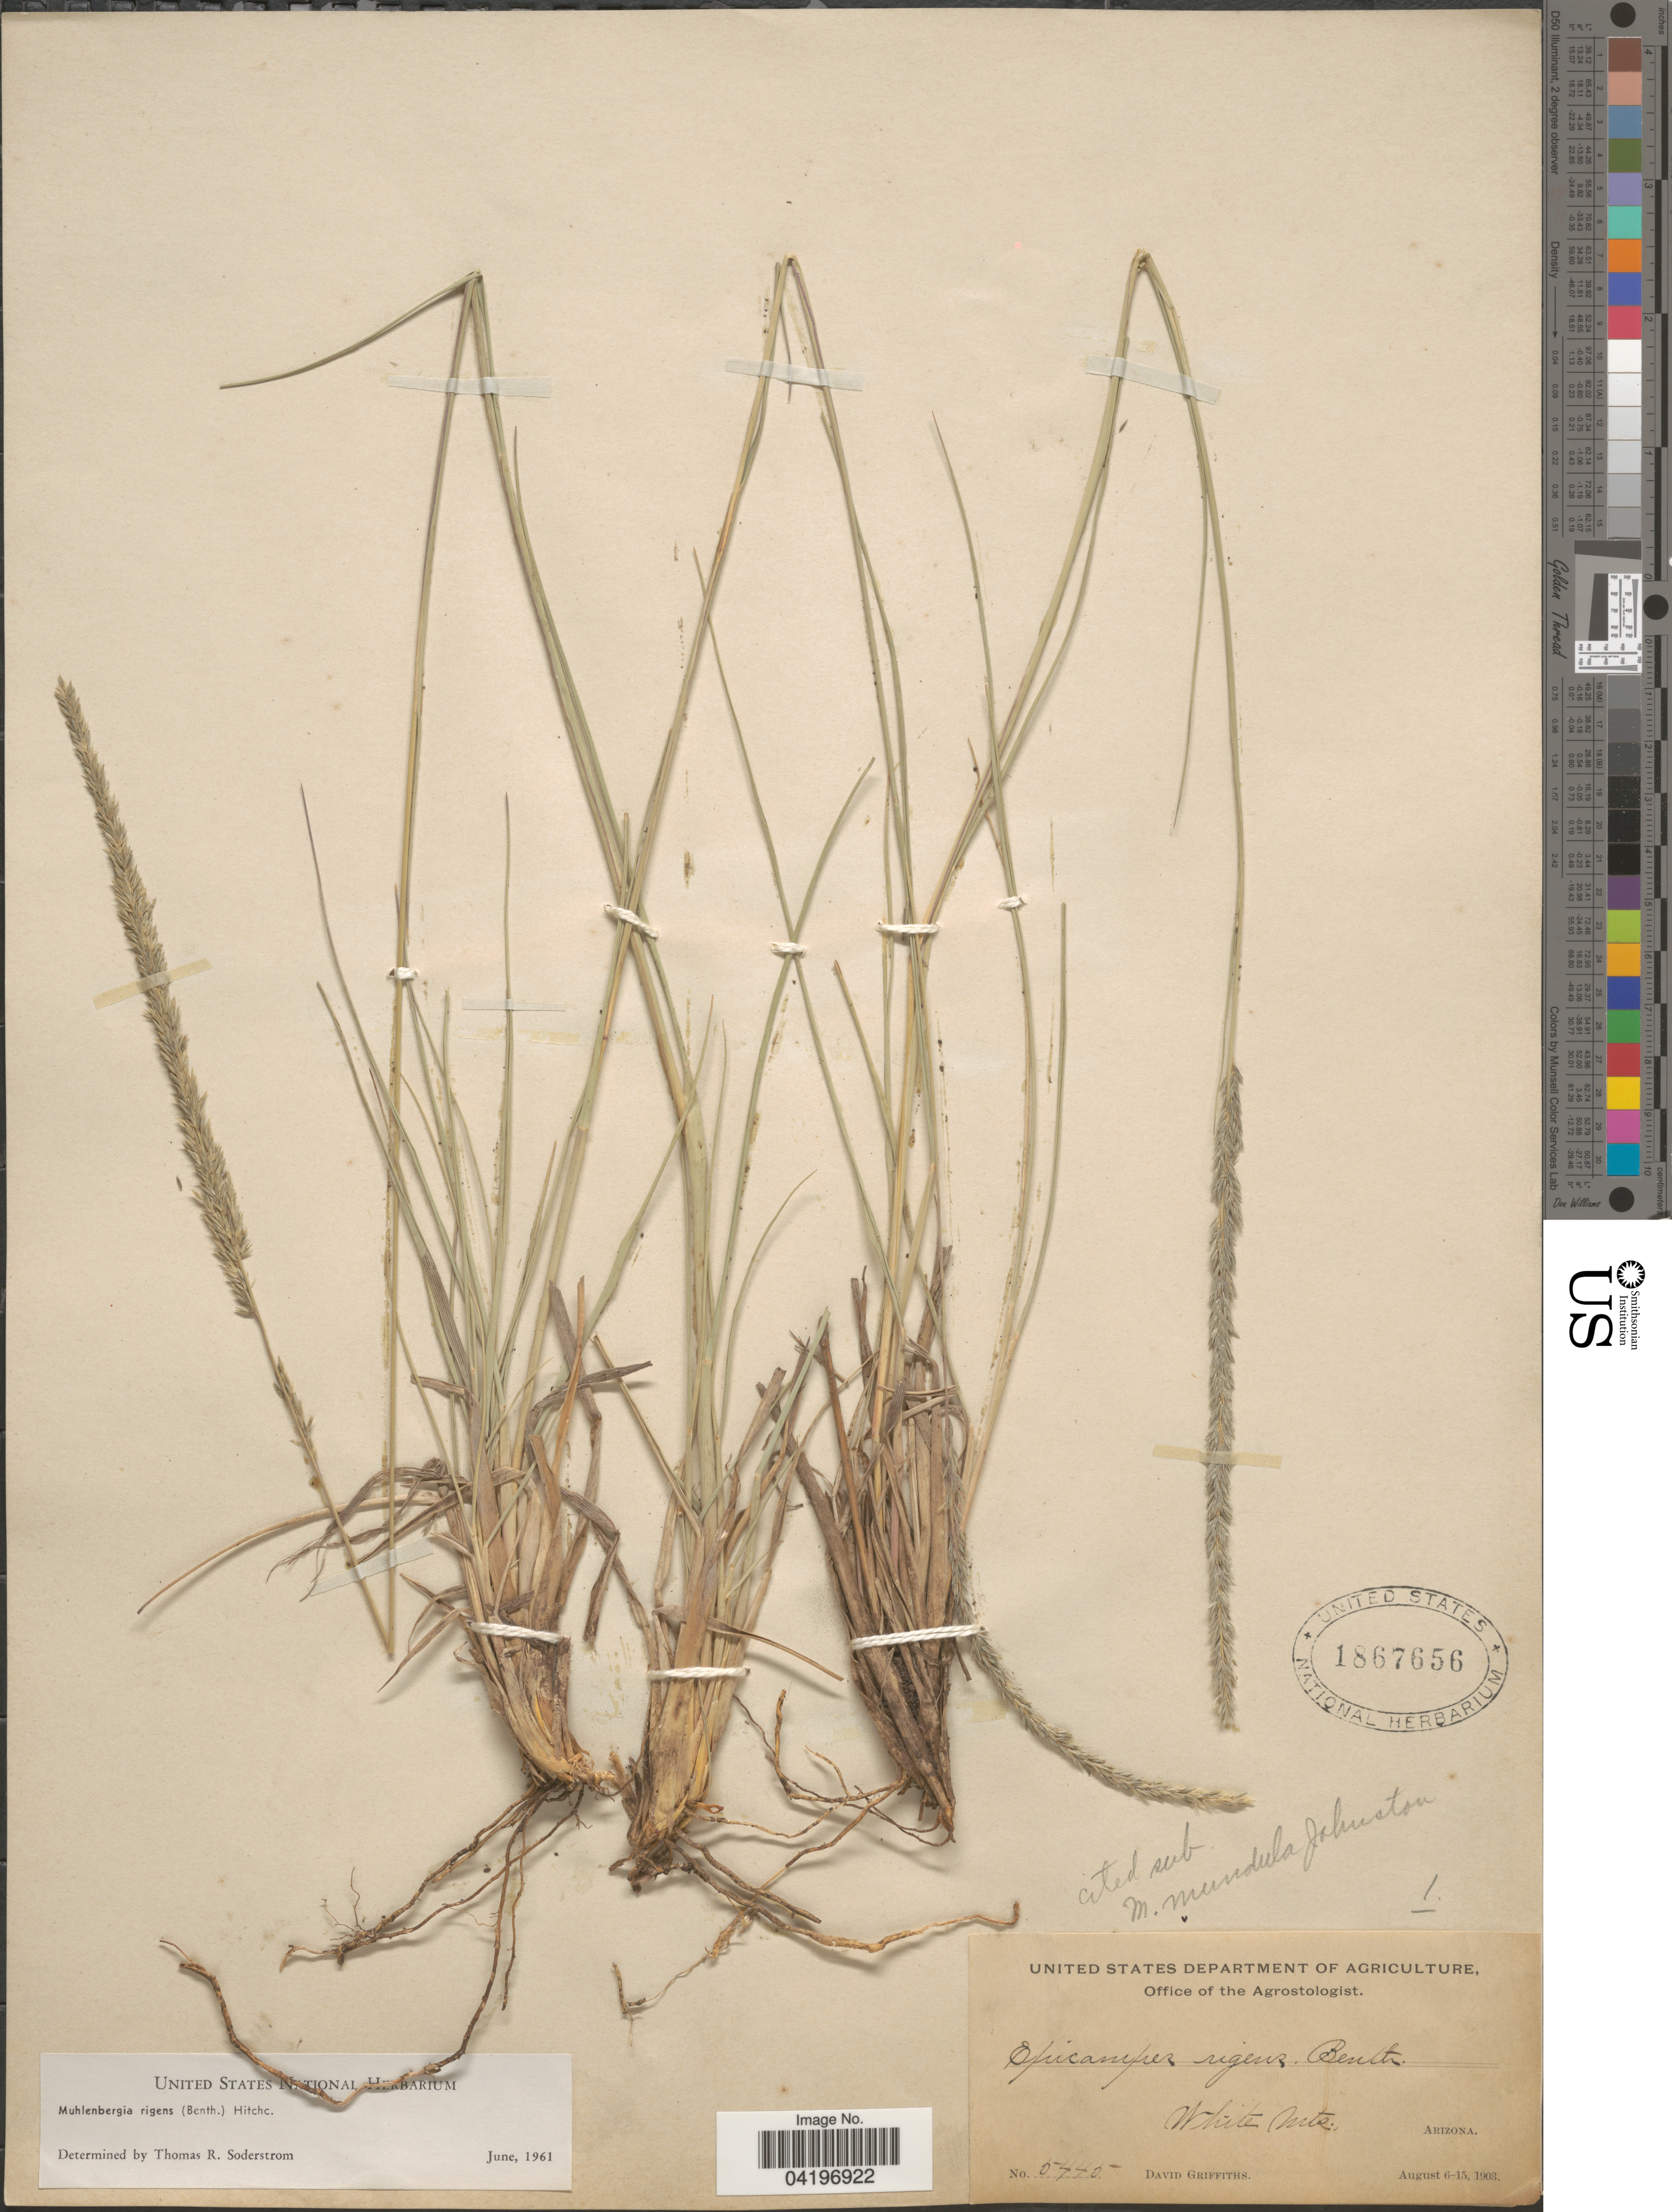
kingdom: Plantae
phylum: Tracheophyta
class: Liliopsida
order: Poales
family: Poaceae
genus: Muhlenbergia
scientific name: Muhlenbergia rigens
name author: (Benth.) Hitchc.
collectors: D. Griffiths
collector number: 5445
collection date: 1903-08-06/1903-08-15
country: United States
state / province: Arizona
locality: White Mts.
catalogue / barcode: US 1867656